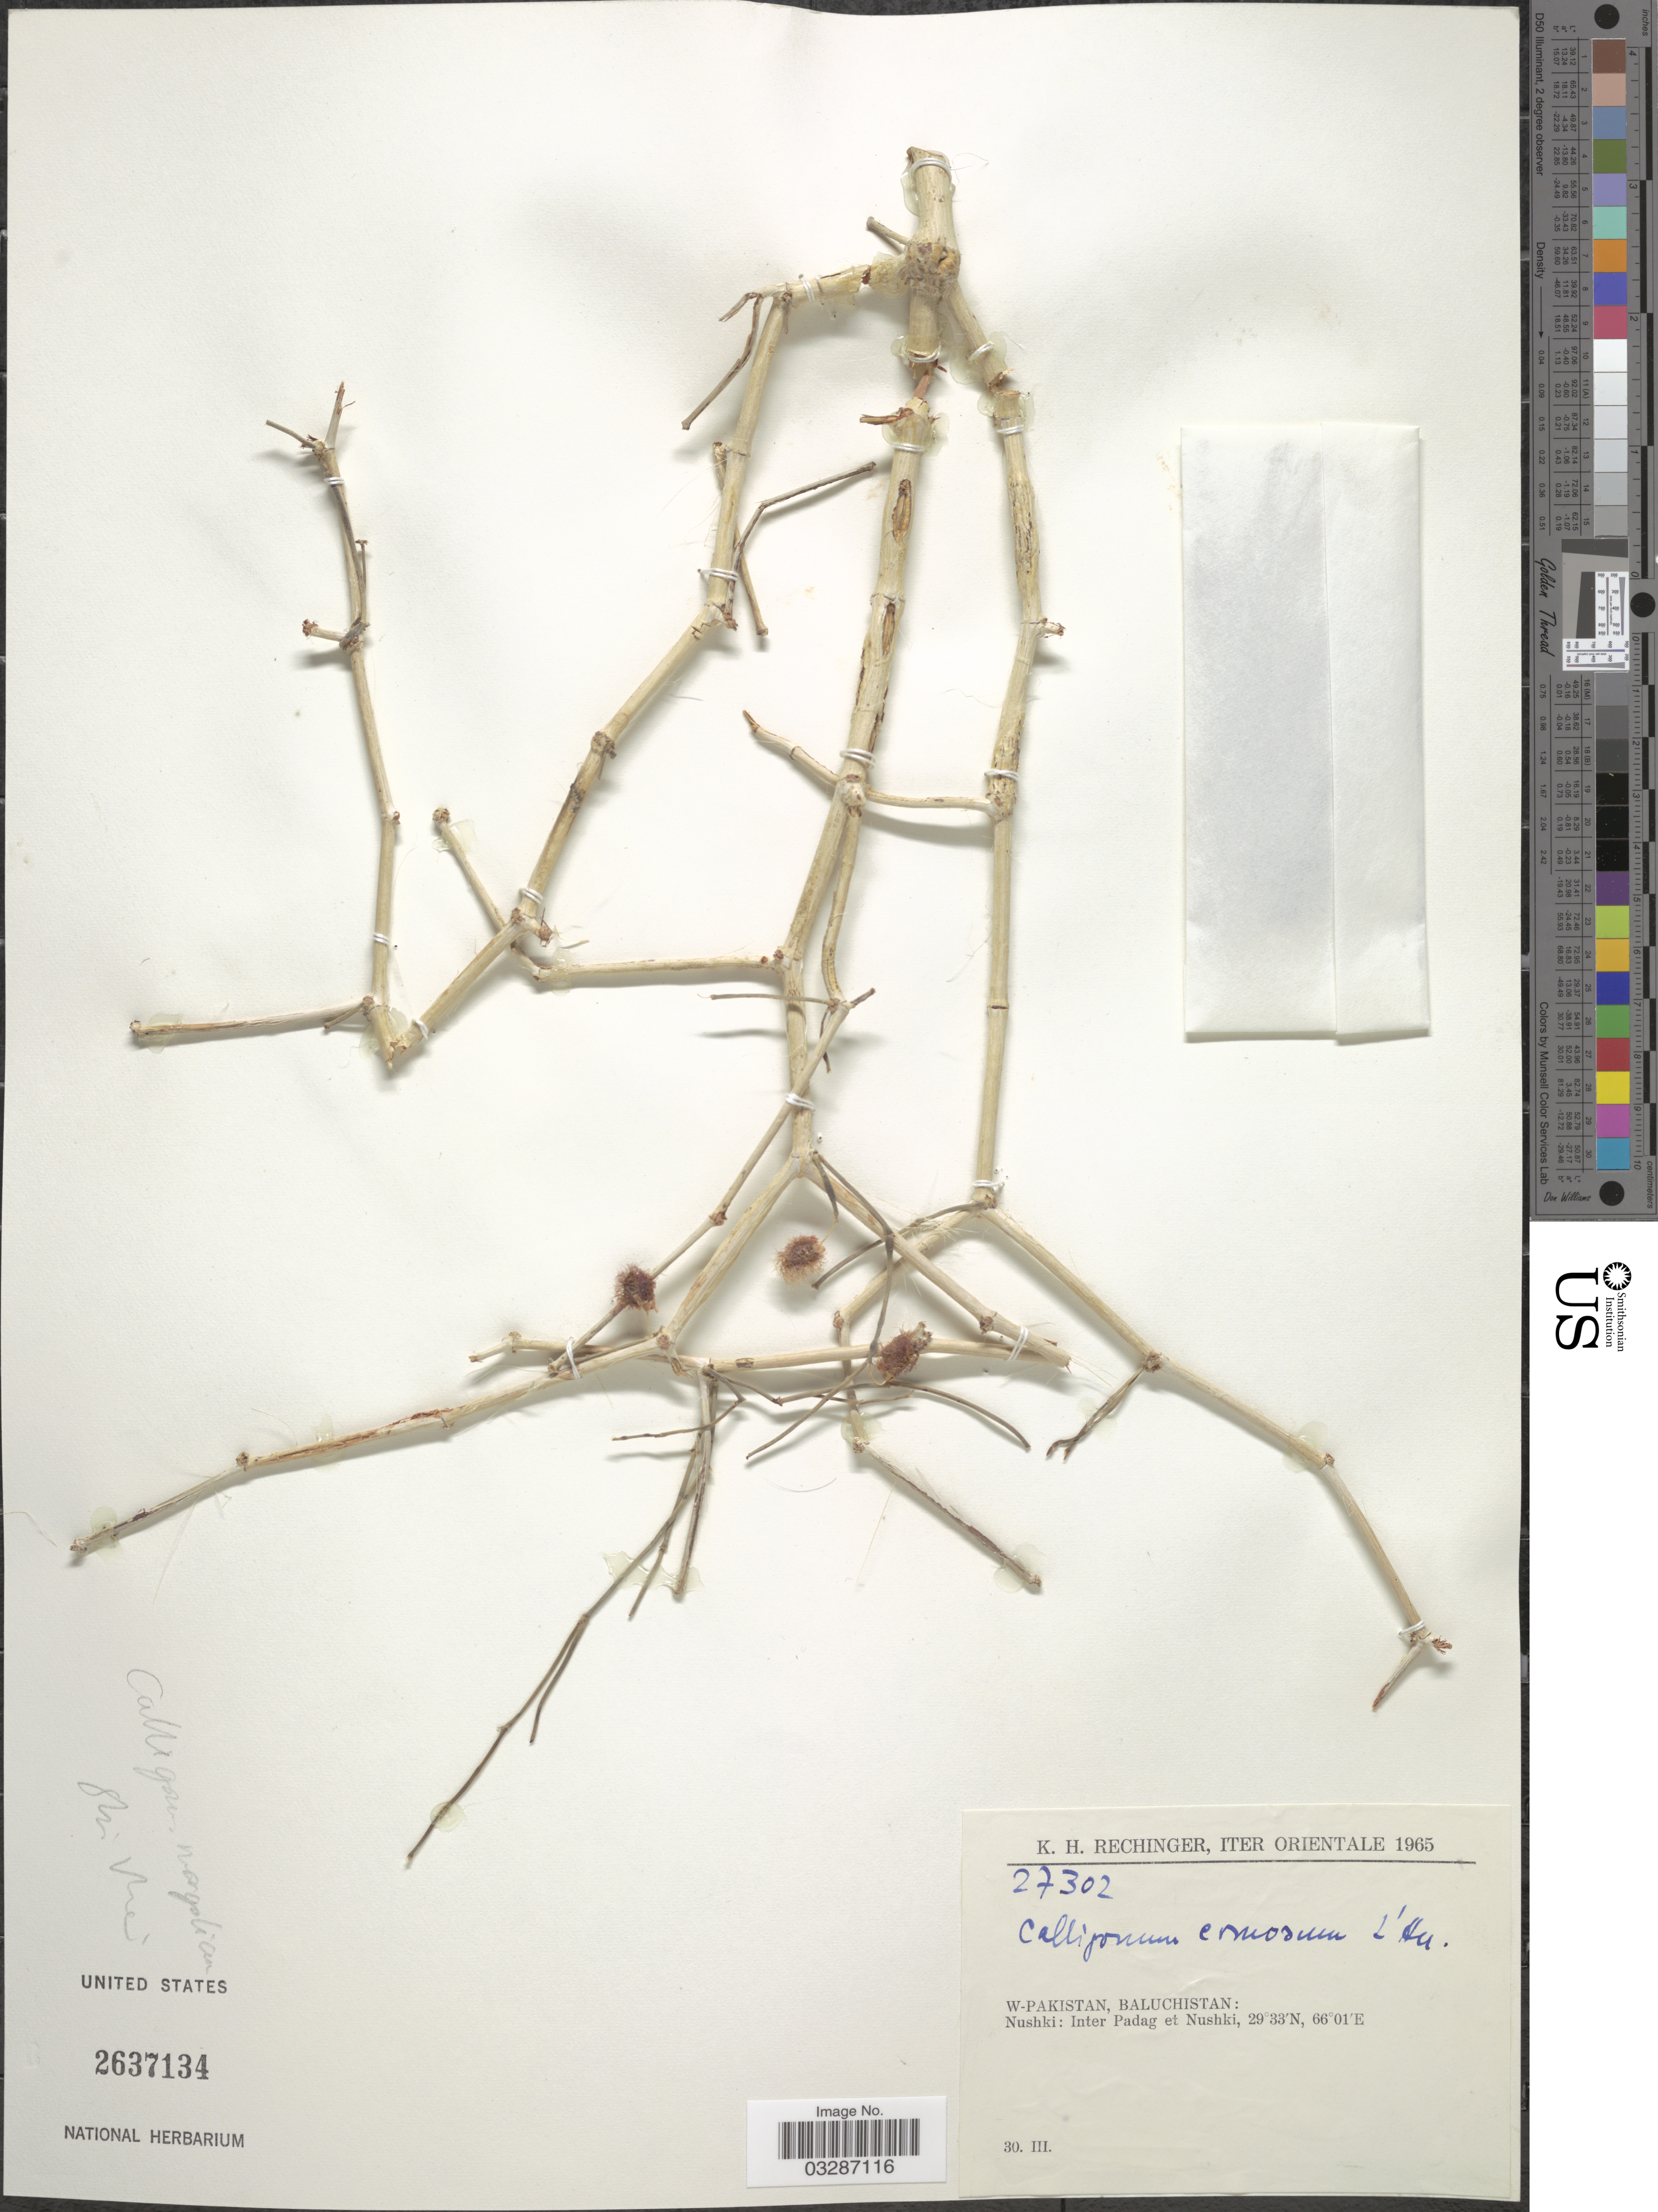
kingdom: Plantae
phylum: Tracheophyta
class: Magnoliopsida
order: Caryophyllales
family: Polygonaceae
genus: Calligonum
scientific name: Calligonum comosum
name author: L'Hér.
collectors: K. H. Rechinger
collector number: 27302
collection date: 1965-03-30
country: Pakistan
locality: Orientale. W-Pakistan, Baluchistan: Nushki: Inter Padag et Nushki.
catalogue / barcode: US 2637134